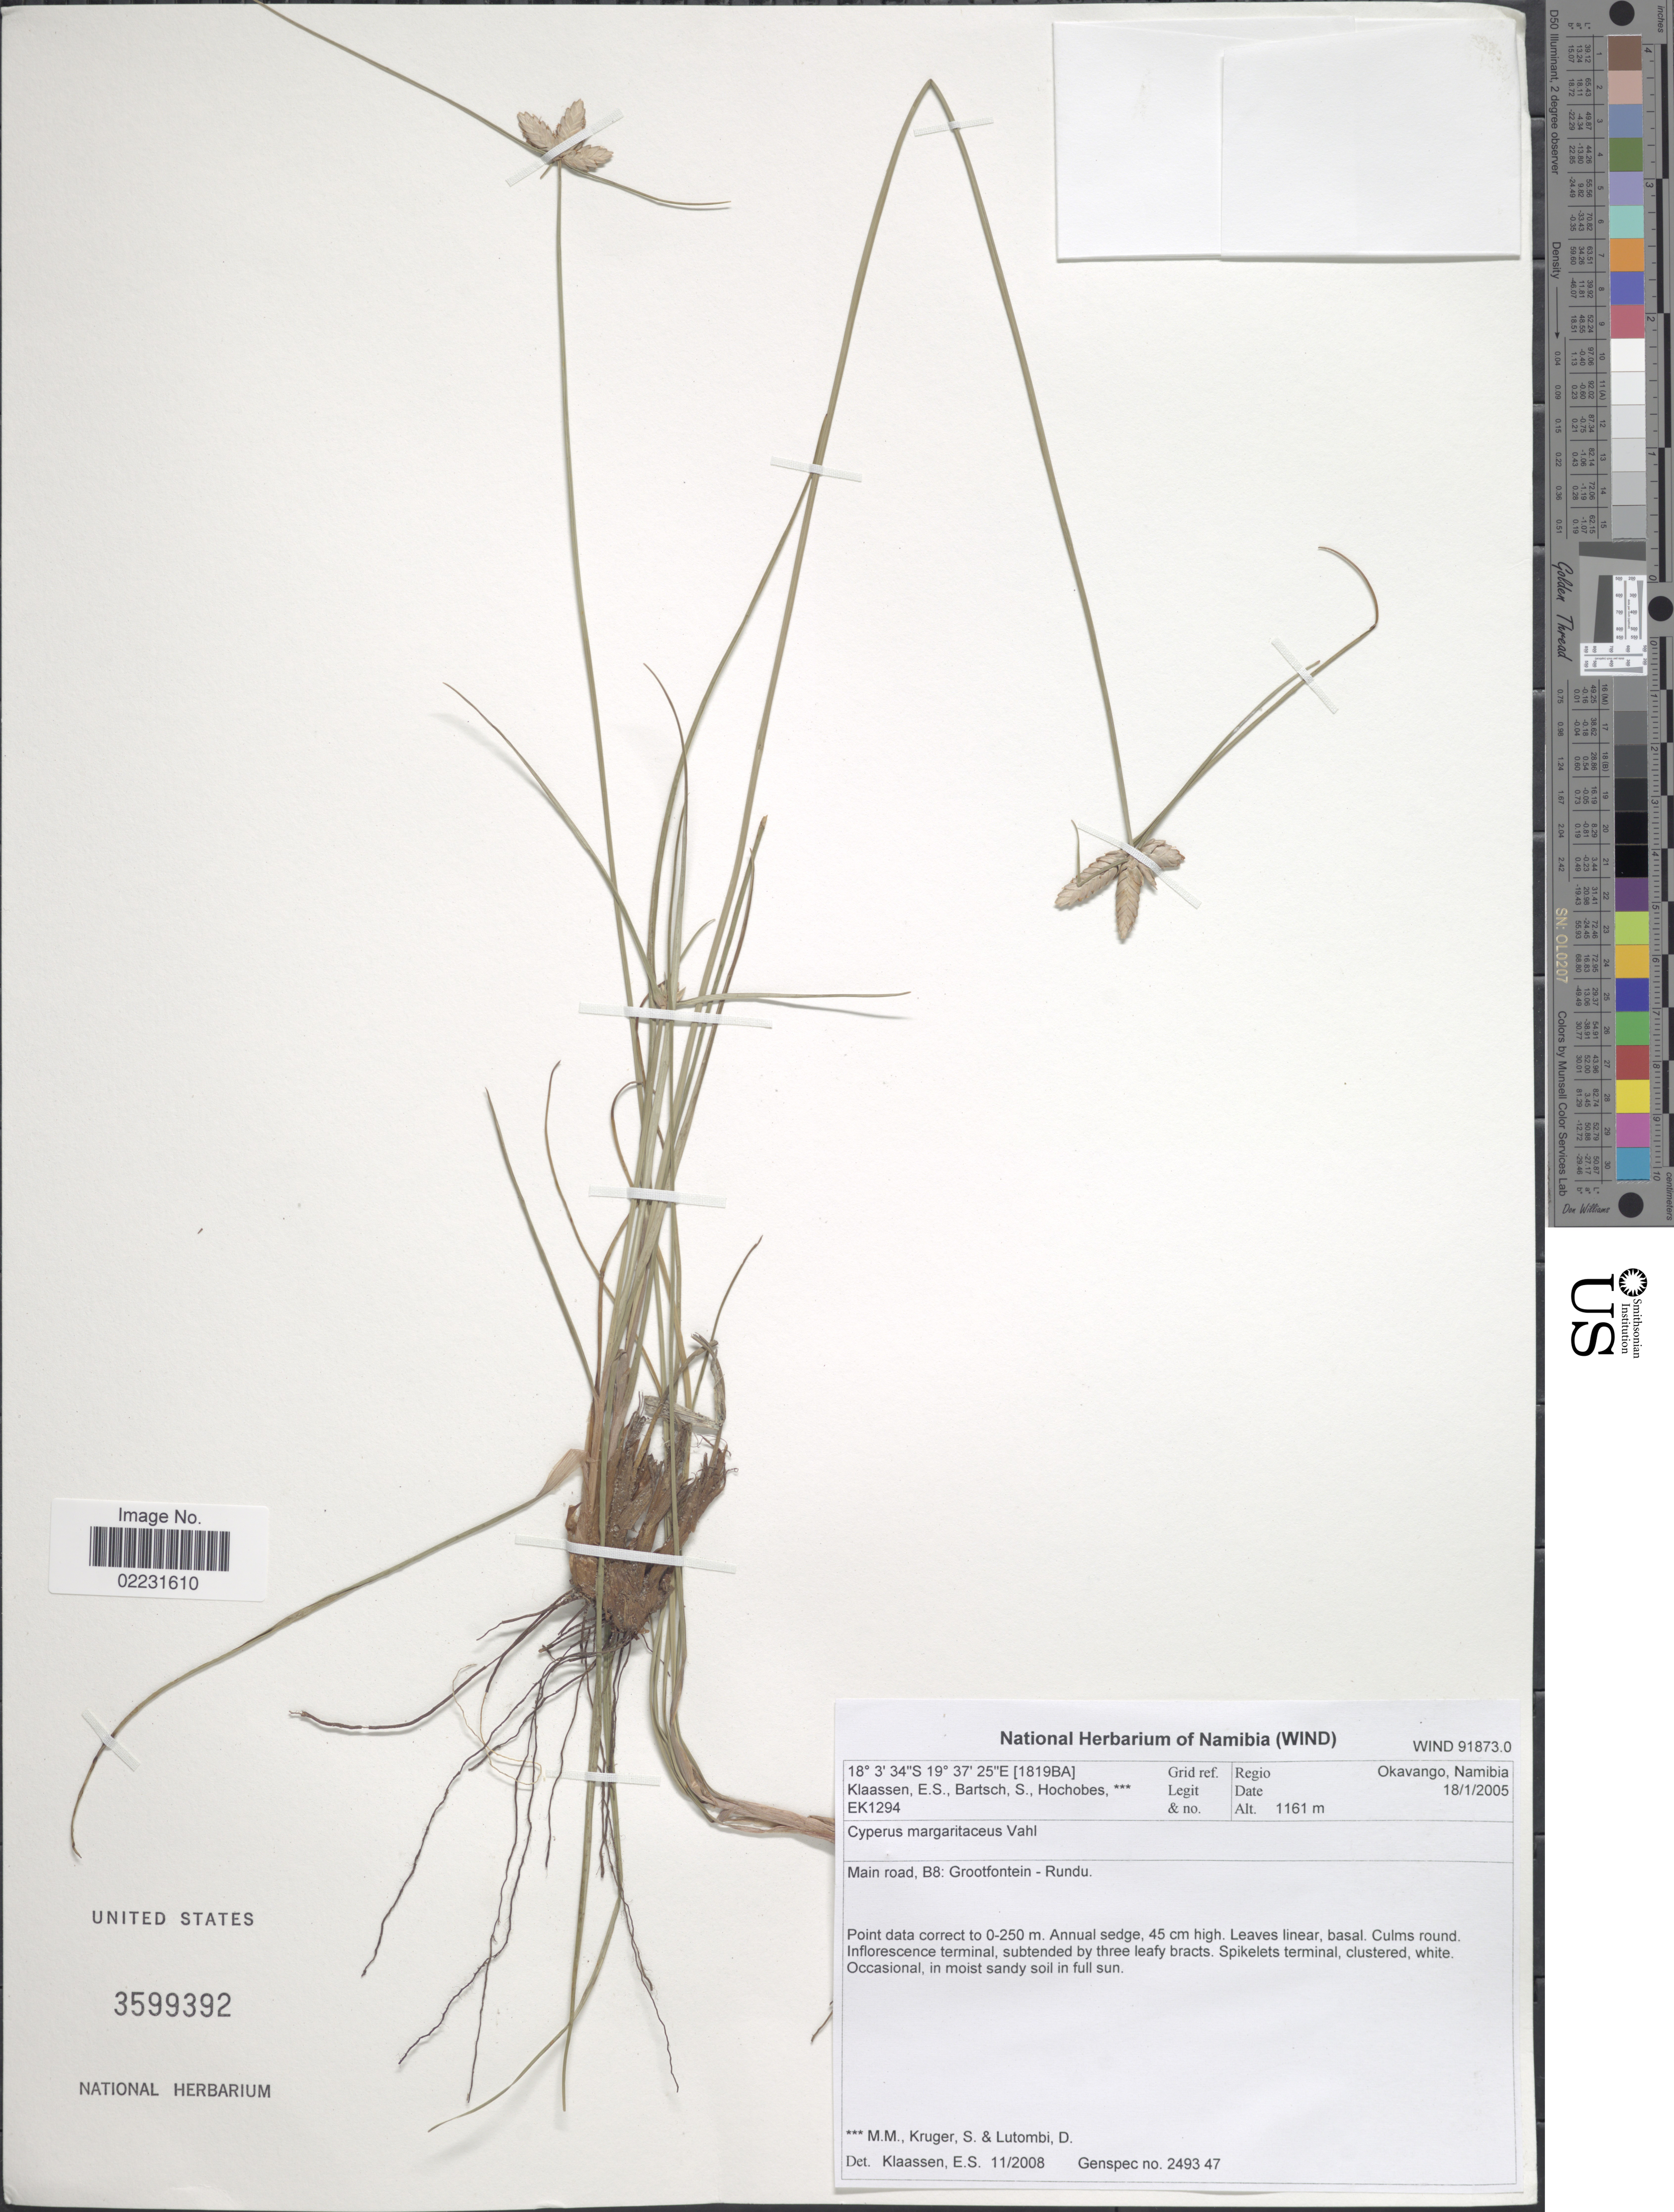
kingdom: Plantae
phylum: Tracheophyta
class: Liliopsida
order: Poales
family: Cyperaceae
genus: Cyperus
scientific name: Cyperus margaritaceus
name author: Vahl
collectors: E. S. Klaassen, S. Bartsch, M. Hochobes, S. Kruger & D. Lutombi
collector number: EK1294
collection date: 2005-01-18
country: Namibia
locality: Okavango, Main road, B8, Grootfontein-Rundu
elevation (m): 1161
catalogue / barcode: US 3599392